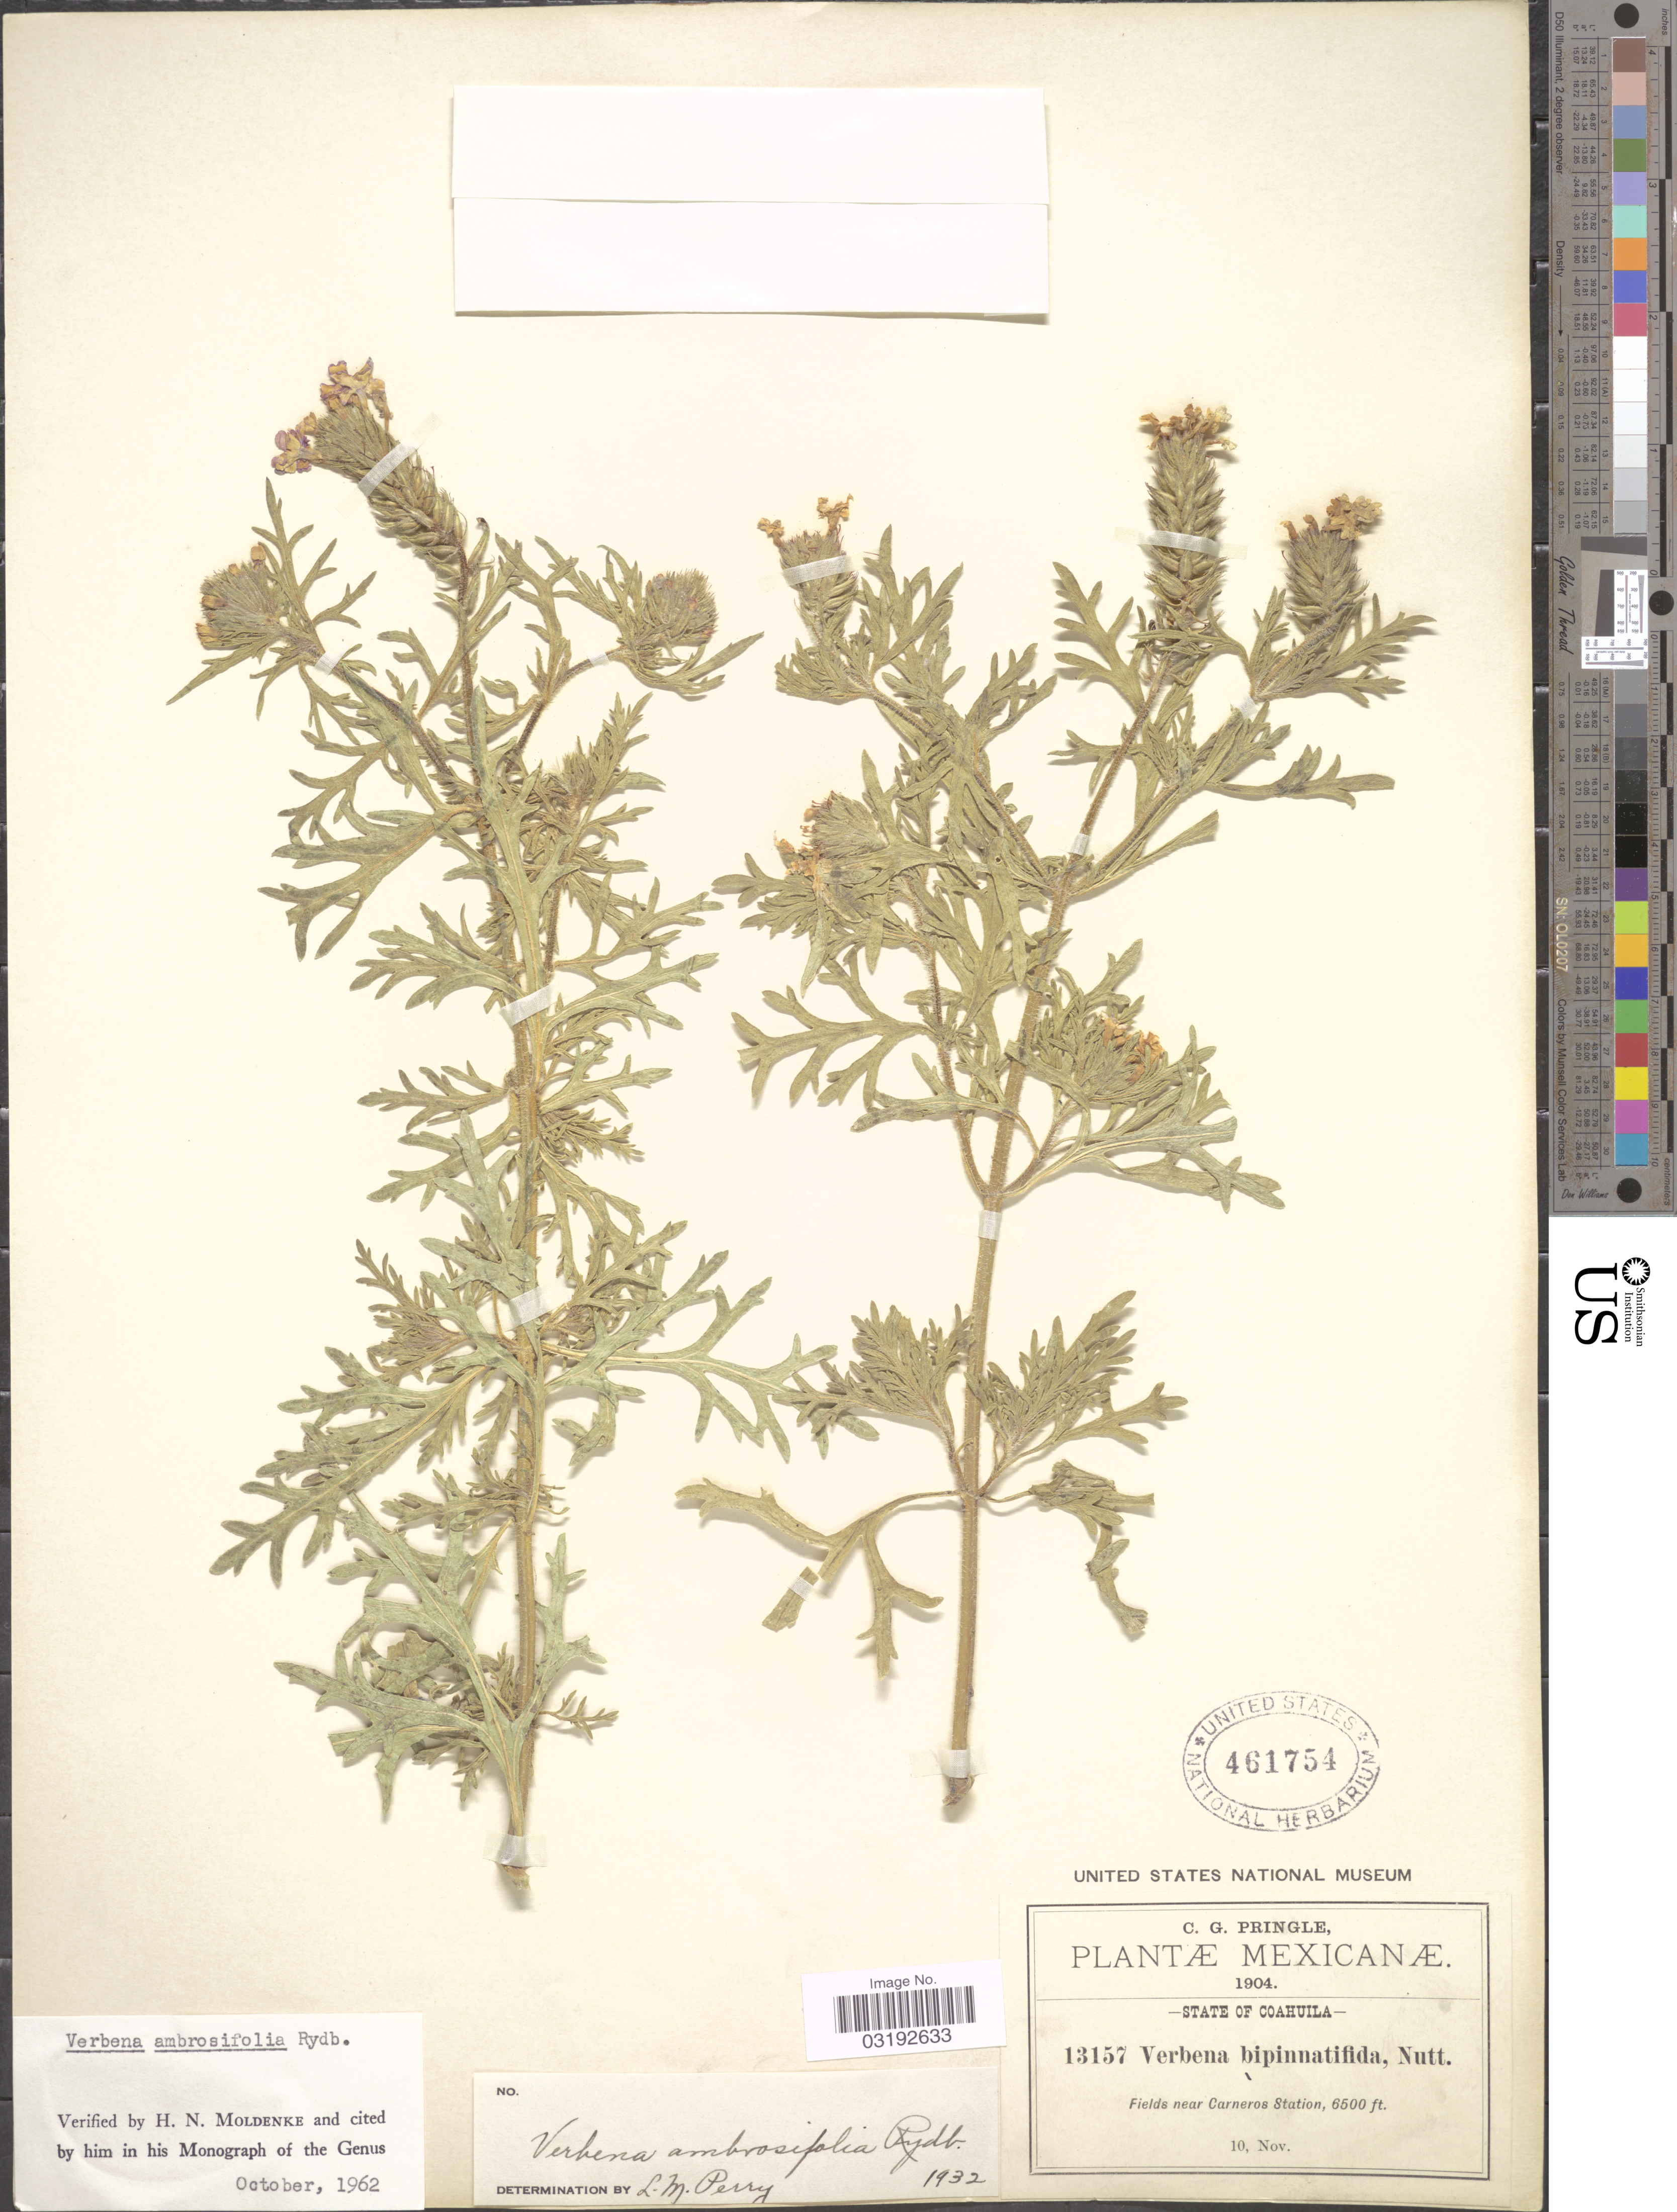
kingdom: Plantae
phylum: Tracheophyta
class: Magnoliopsida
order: Lamiales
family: Verbenaceae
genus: Verbena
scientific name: Verbena ambrosiifolia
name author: Rydb. ex Small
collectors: C. G. Pringle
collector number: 13157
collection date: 1904-11-10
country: Mexico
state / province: Coahuila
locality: Fields near Carneros Station.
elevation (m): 1981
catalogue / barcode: US 461754